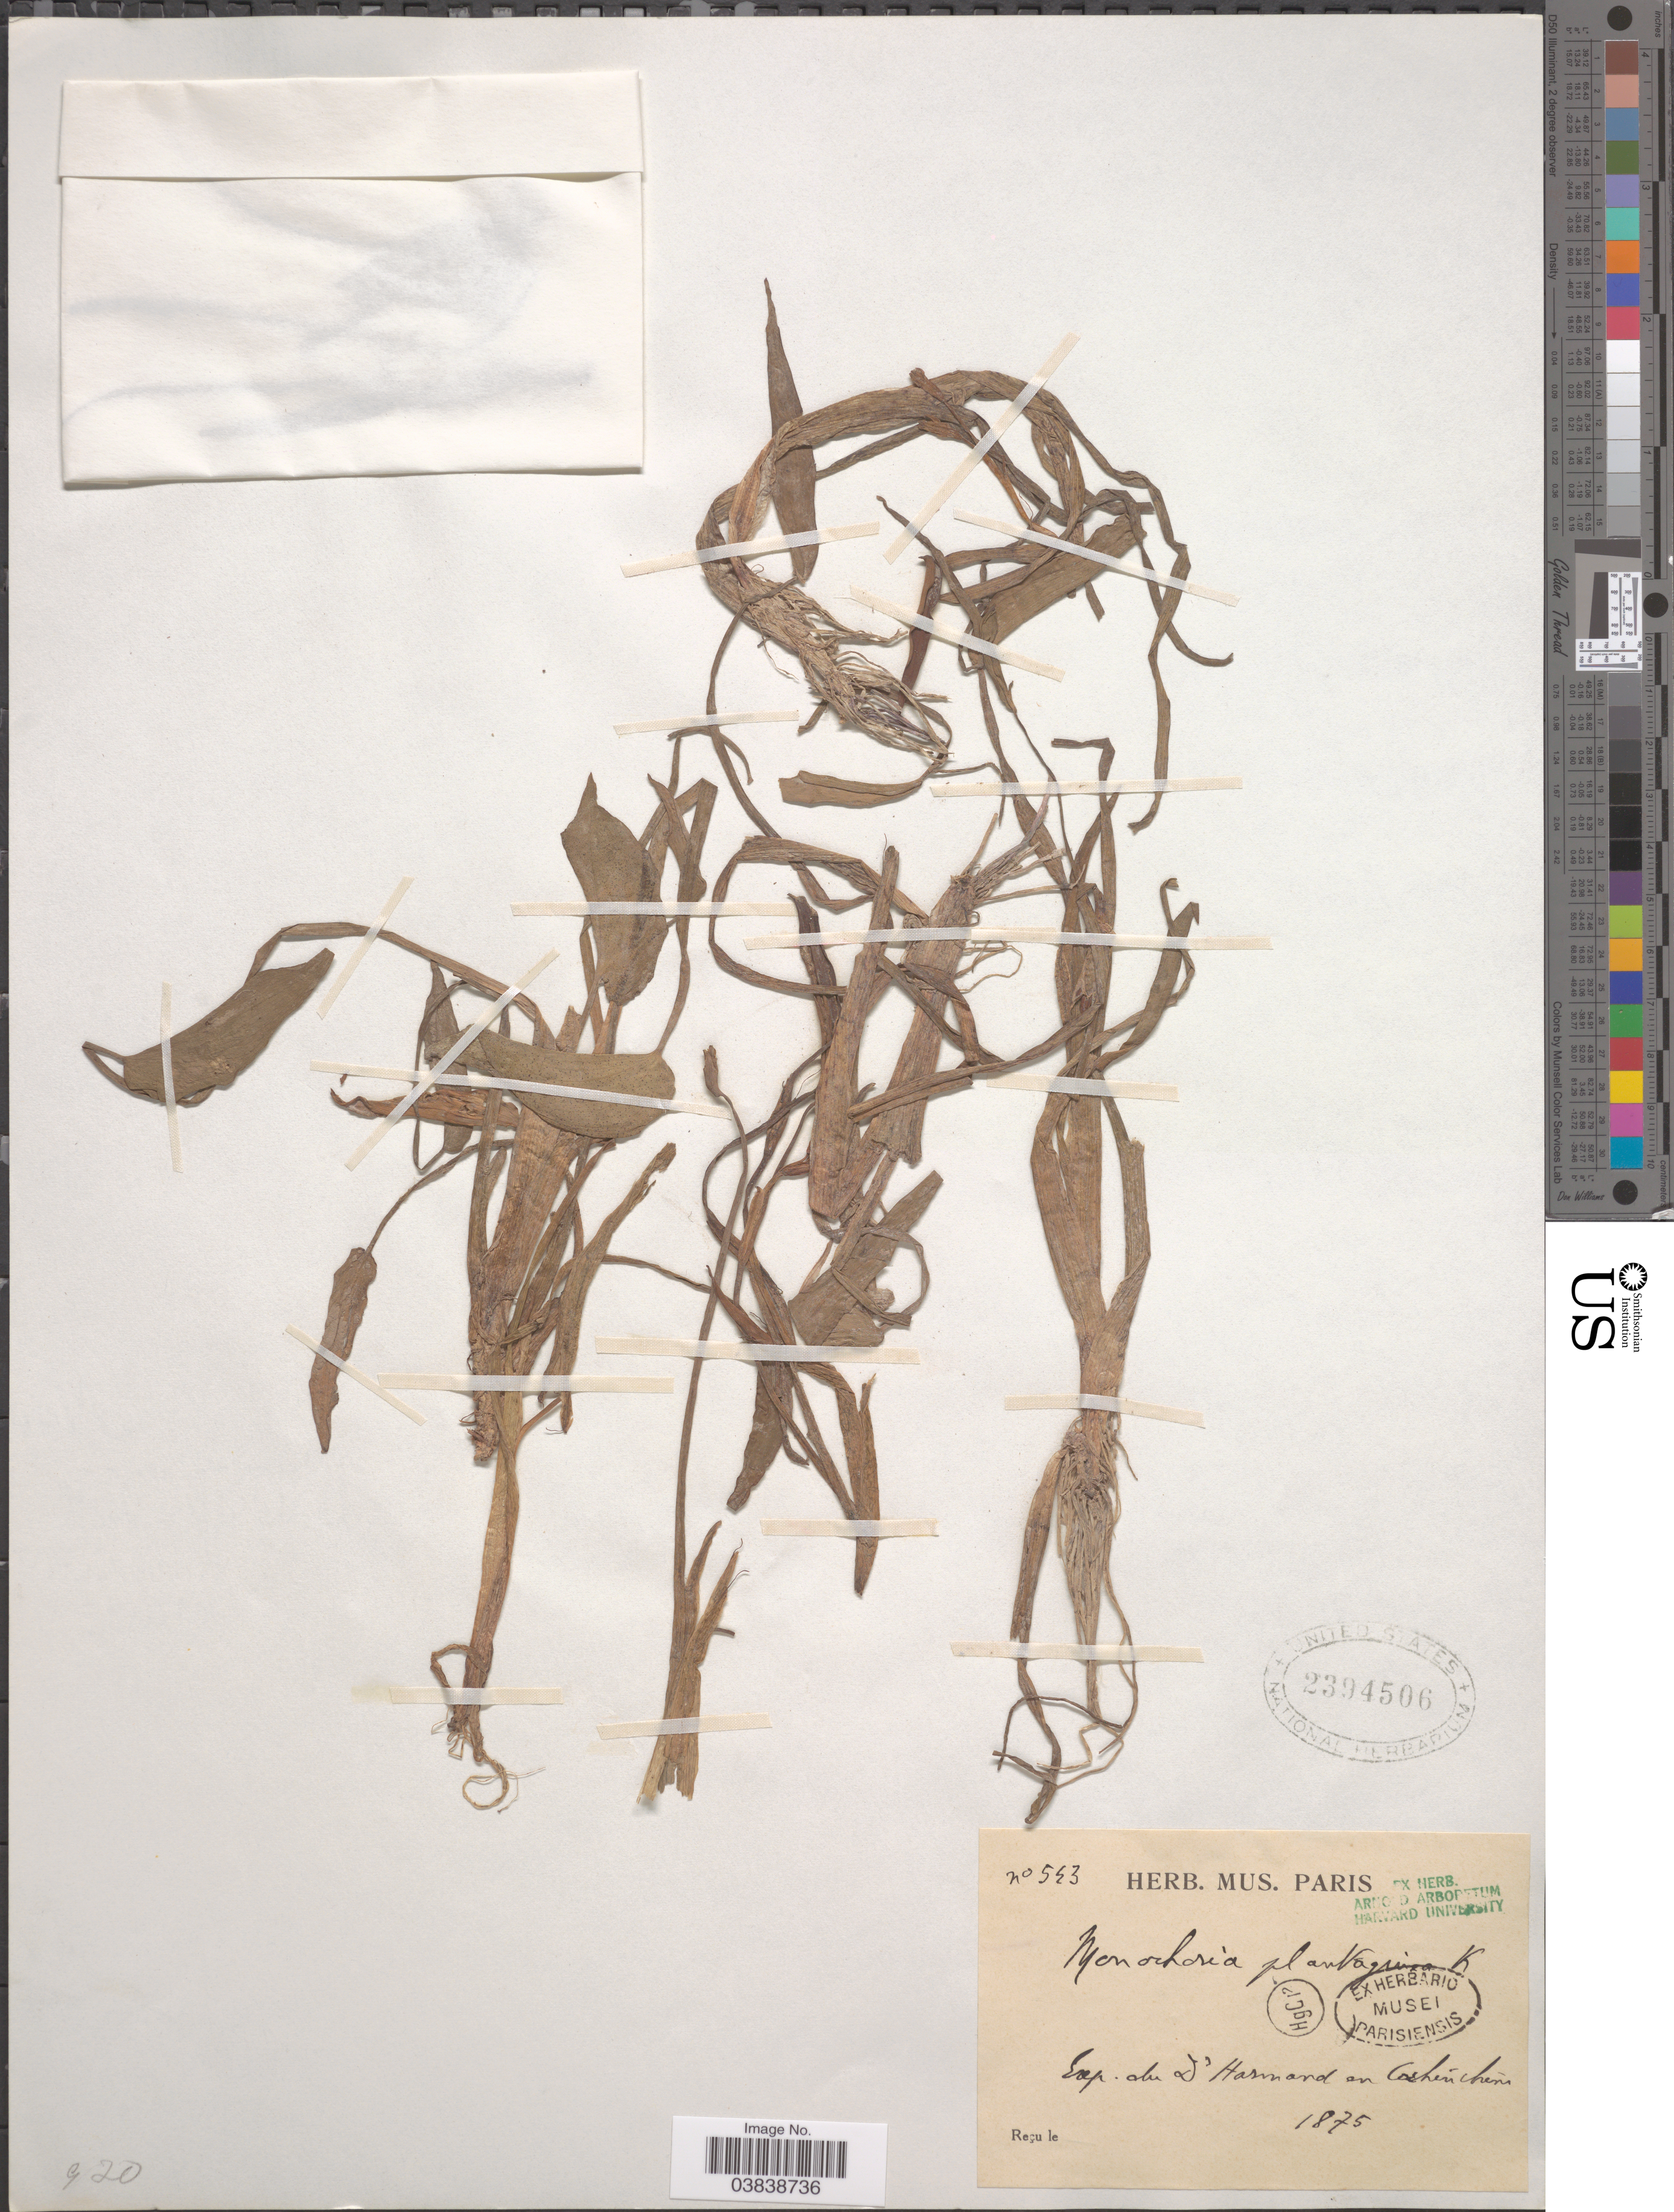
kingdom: Plantae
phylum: Tracheophyta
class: Liliopsida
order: Commelinales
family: Pontederiaceae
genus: Monochoria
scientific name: Monochoria plantaginea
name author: (Roxb.) Kunth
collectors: ex herb. Mus. Paris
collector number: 543*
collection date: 1875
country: Vietnam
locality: Exp. du d'Harvard en Cochinchina.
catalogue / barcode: US 2394506